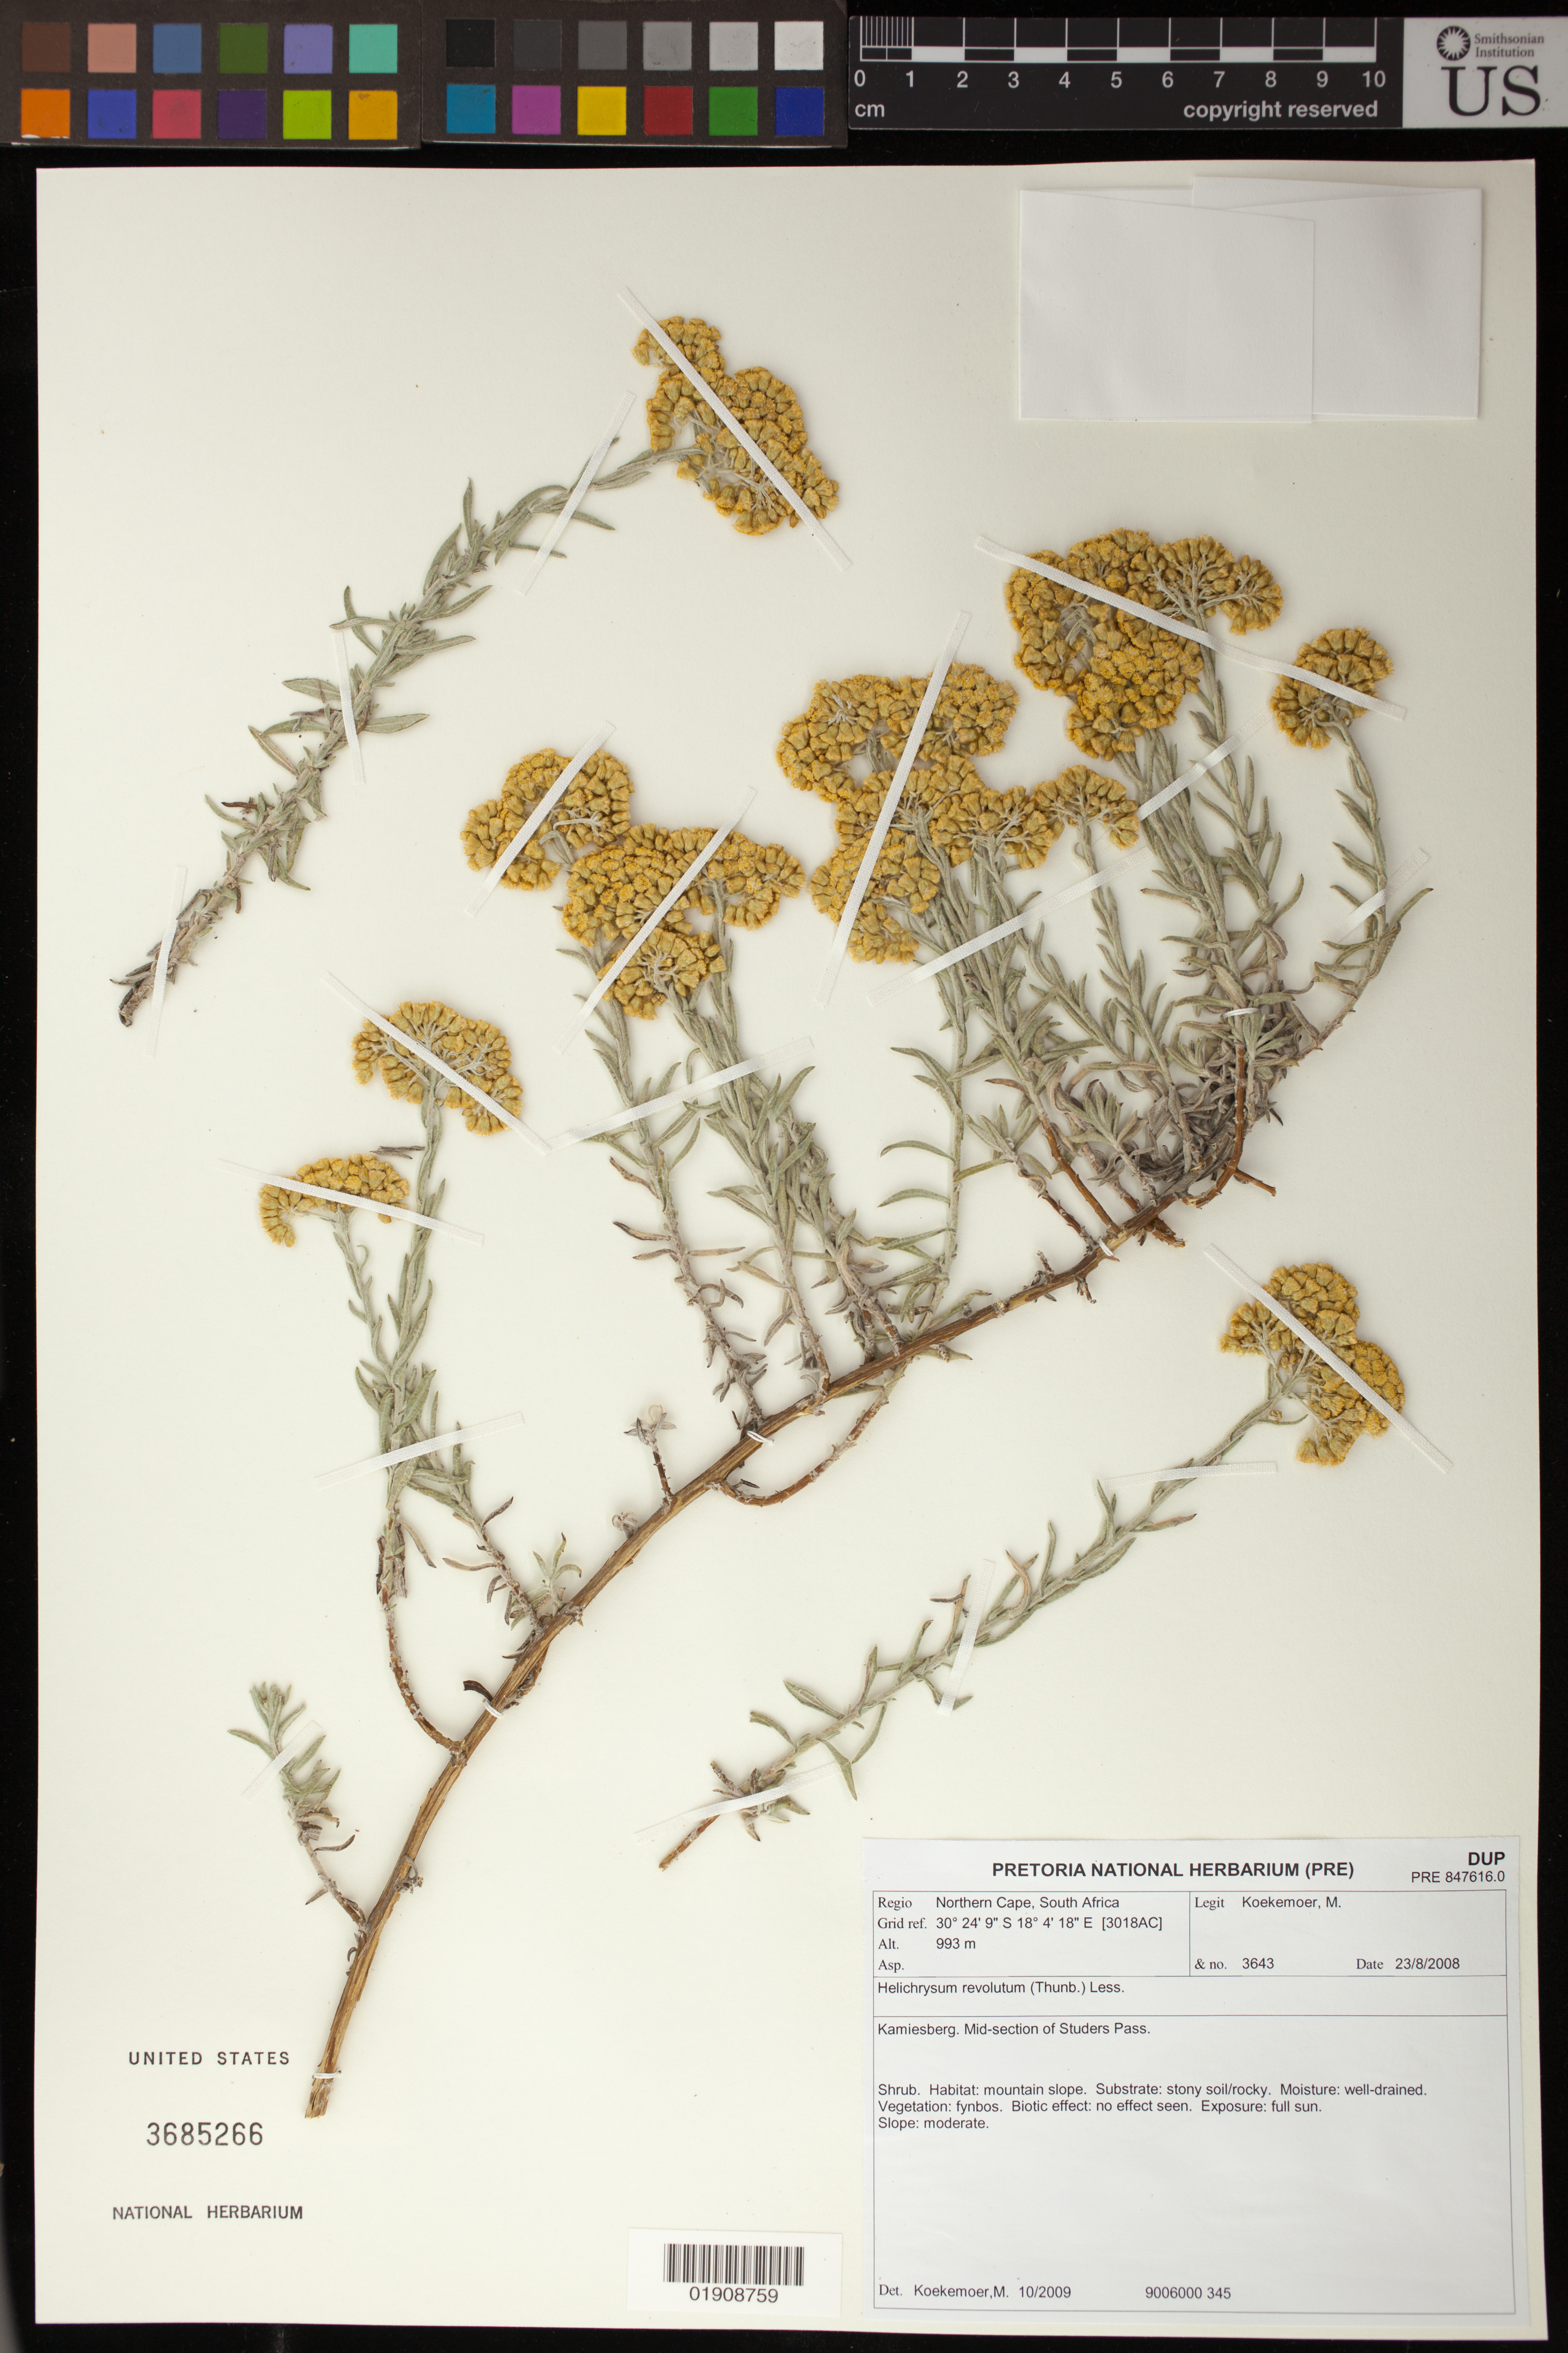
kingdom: Plantae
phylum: Tracheophyta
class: Magnoliopsida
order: Asterales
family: Asteraceae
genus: Helichrysum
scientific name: Helichrysum revolutum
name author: (Thunb.) Less.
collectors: M. Koekemoer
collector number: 3643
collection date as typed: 23 August 2008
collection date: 2008-08-23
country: South Africa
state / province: Northern Cape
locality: Kamiesberg. Mid-section of Studers Pass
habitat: Mountain slope; fynbos vegetation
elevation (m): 993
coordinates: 30 22 42 S, 18 07 48 E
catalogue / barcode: US 3685266